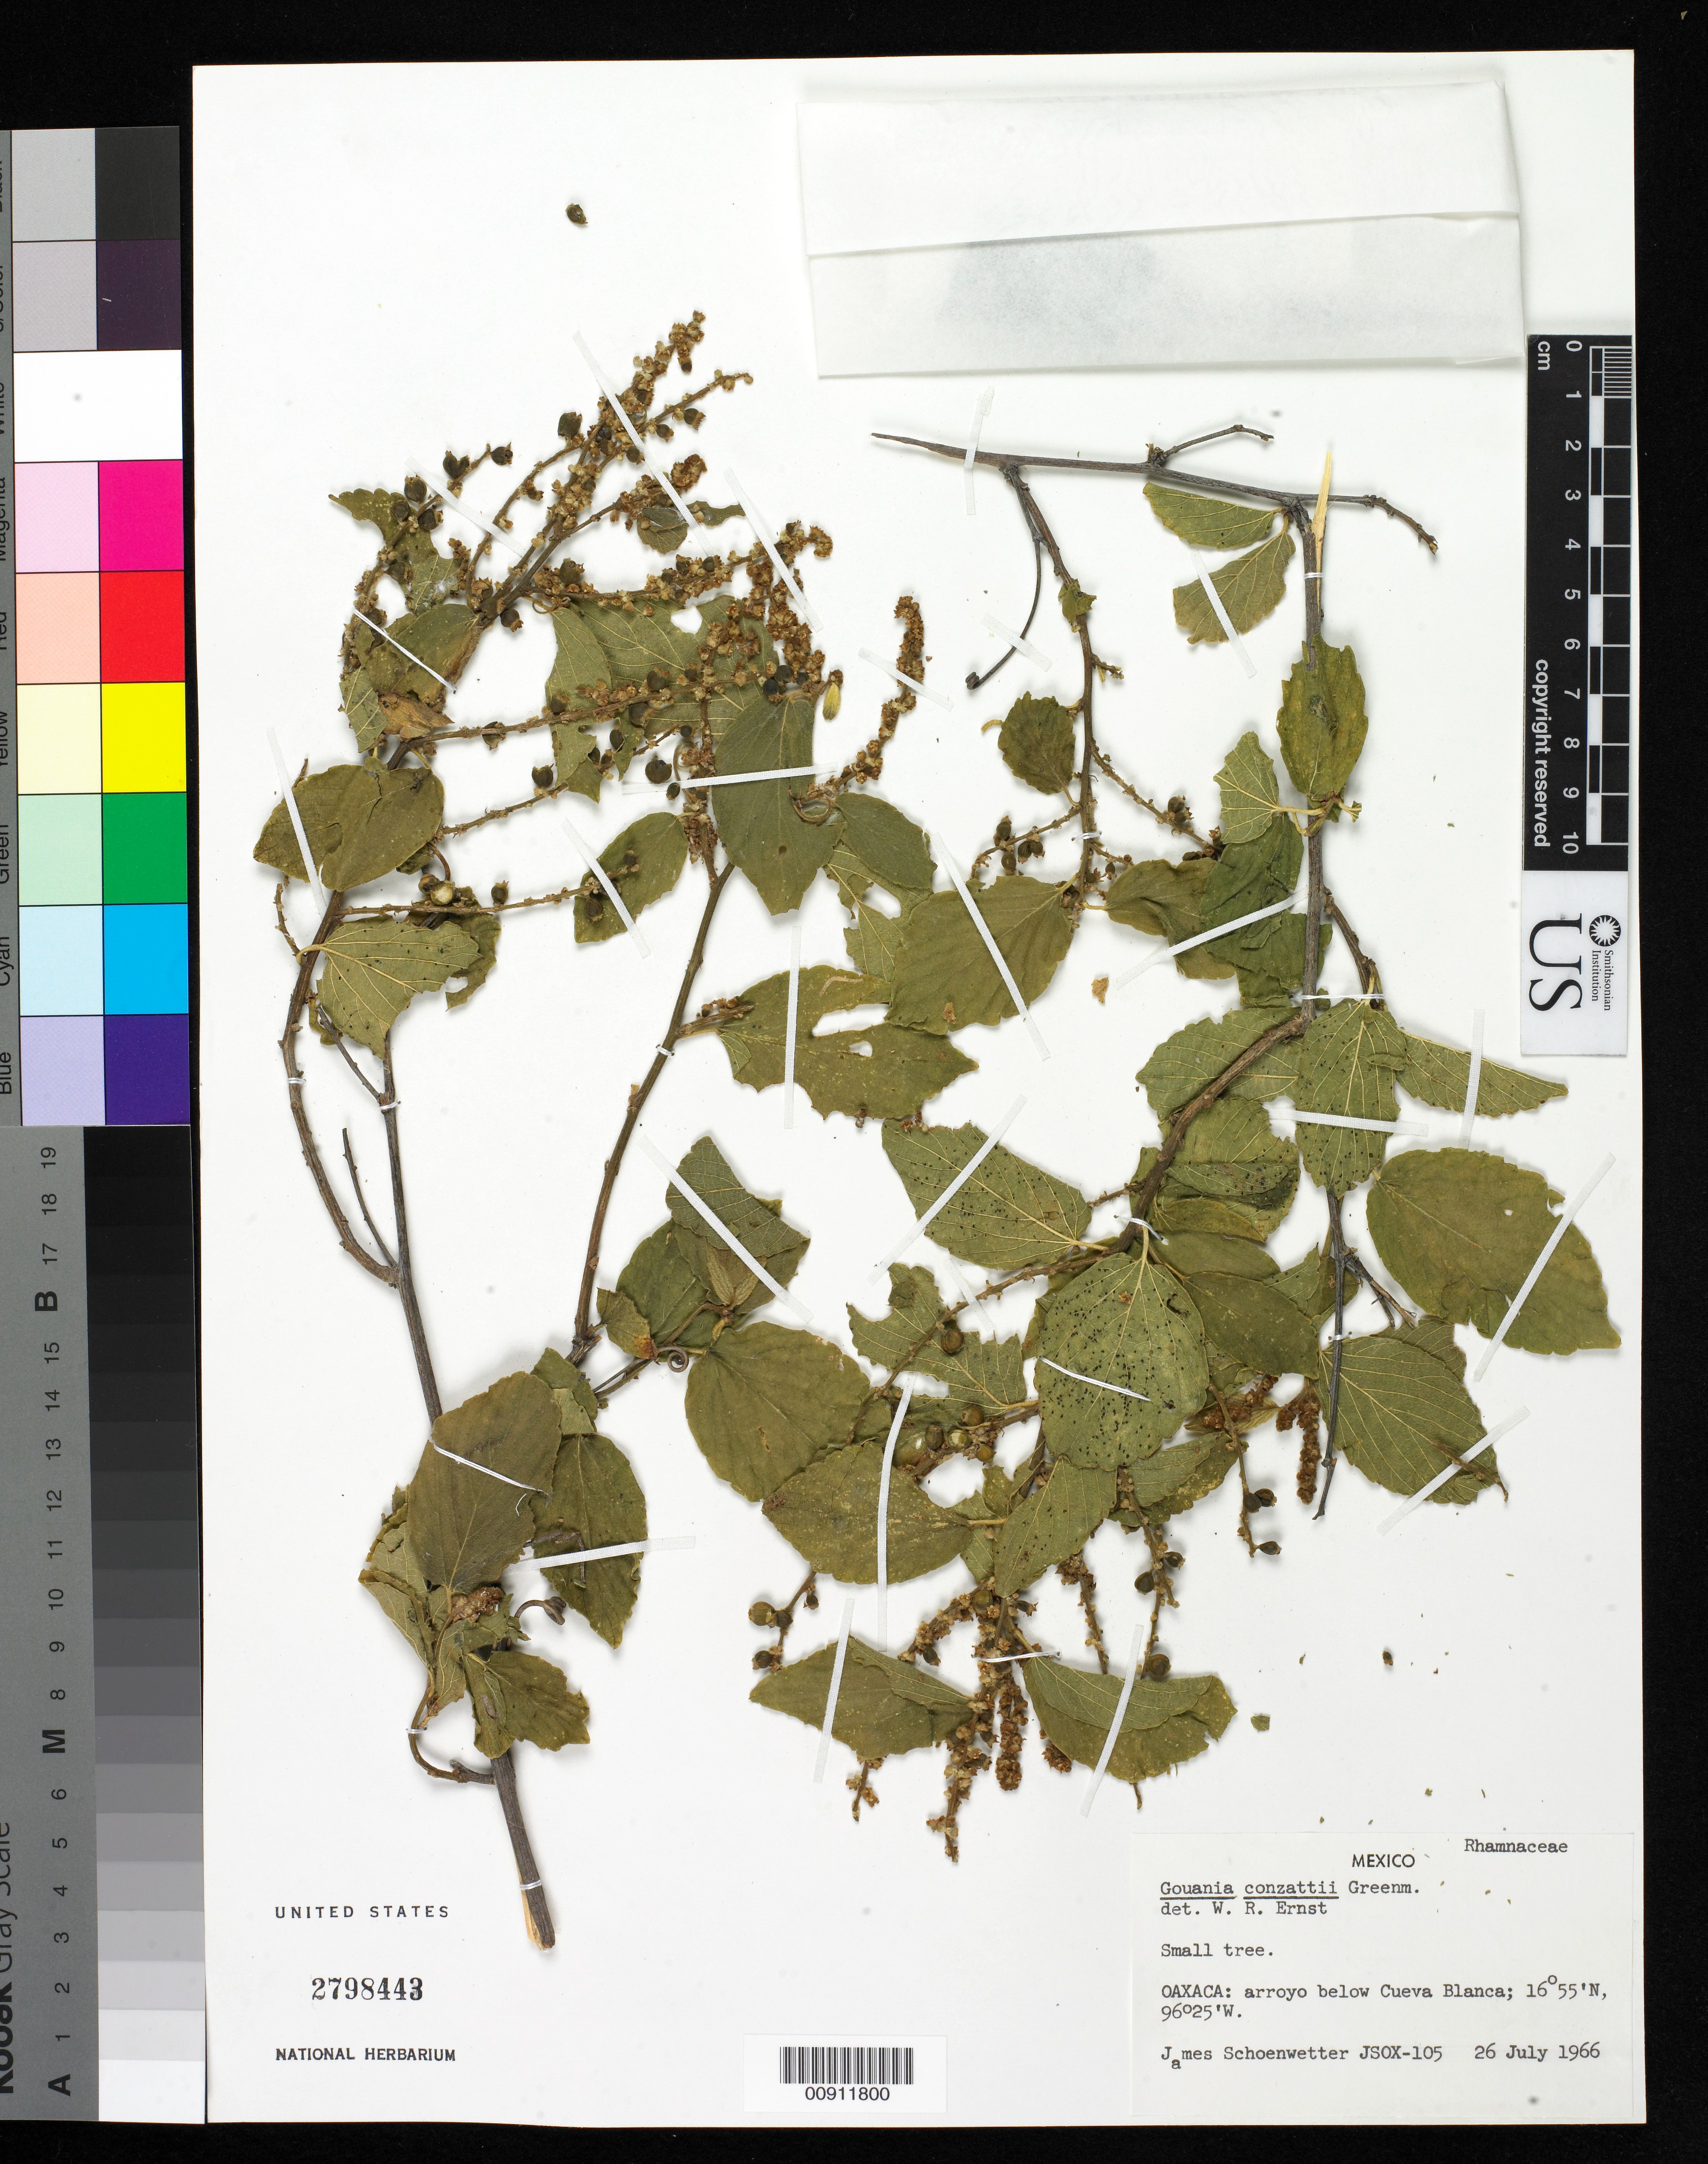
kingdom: Plantae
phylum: Tracheophyta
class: Magnoliopsida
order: Rosales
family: Rhamnaceae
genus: Gouania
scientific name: Gouania conzattii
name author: Greenm.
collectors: J. Schoenwetter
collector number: JSOX-105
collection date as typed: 26 Jul 1966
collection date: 1966-07-26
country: Mexico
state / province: Oaxaca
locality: Oaxaca: arroyo below Cueva Blanca.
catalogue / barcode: US 2798443